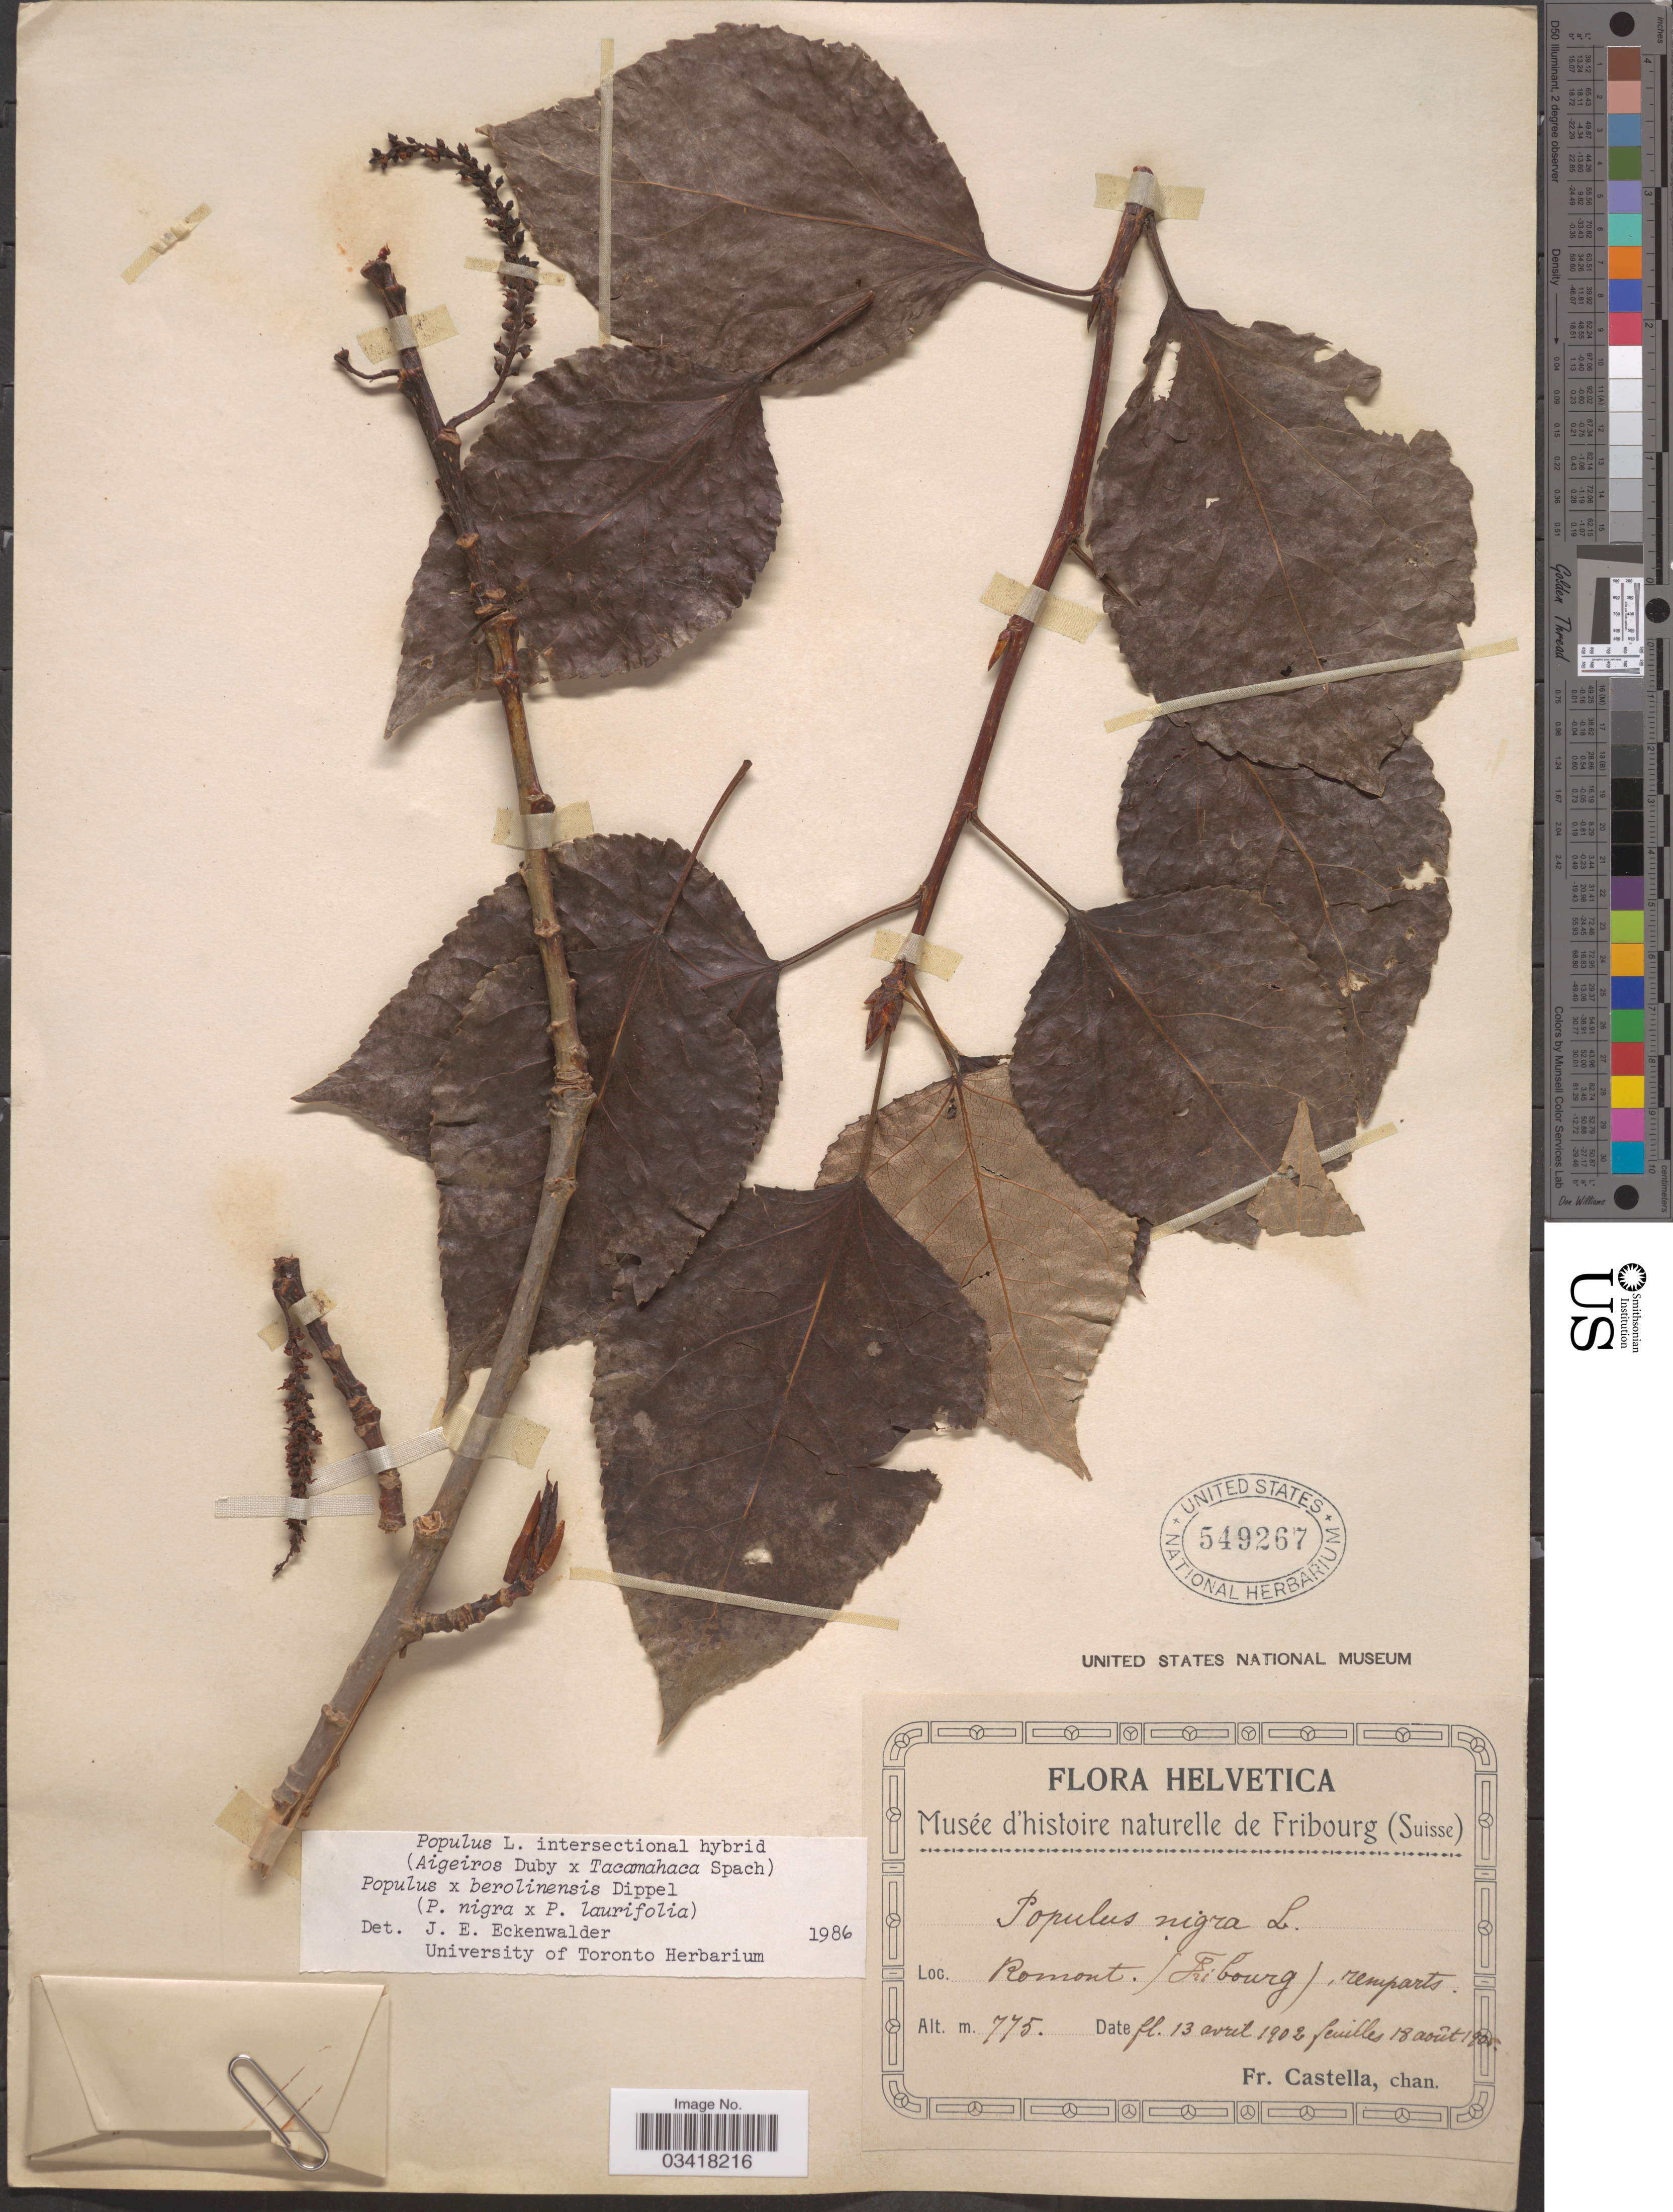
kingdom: Plantae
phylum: Tracheophyta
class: Magnoliopsida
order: Malpighiales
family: Salicaceae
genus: Populus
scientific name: Populus x berolinensis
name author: Dippel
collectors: Fr. Castella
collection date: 1902-04-13/1905-08-18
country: Switzerland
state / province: Fribourg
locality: Helvetica. Romont.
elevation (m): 775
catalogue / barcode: US 549267